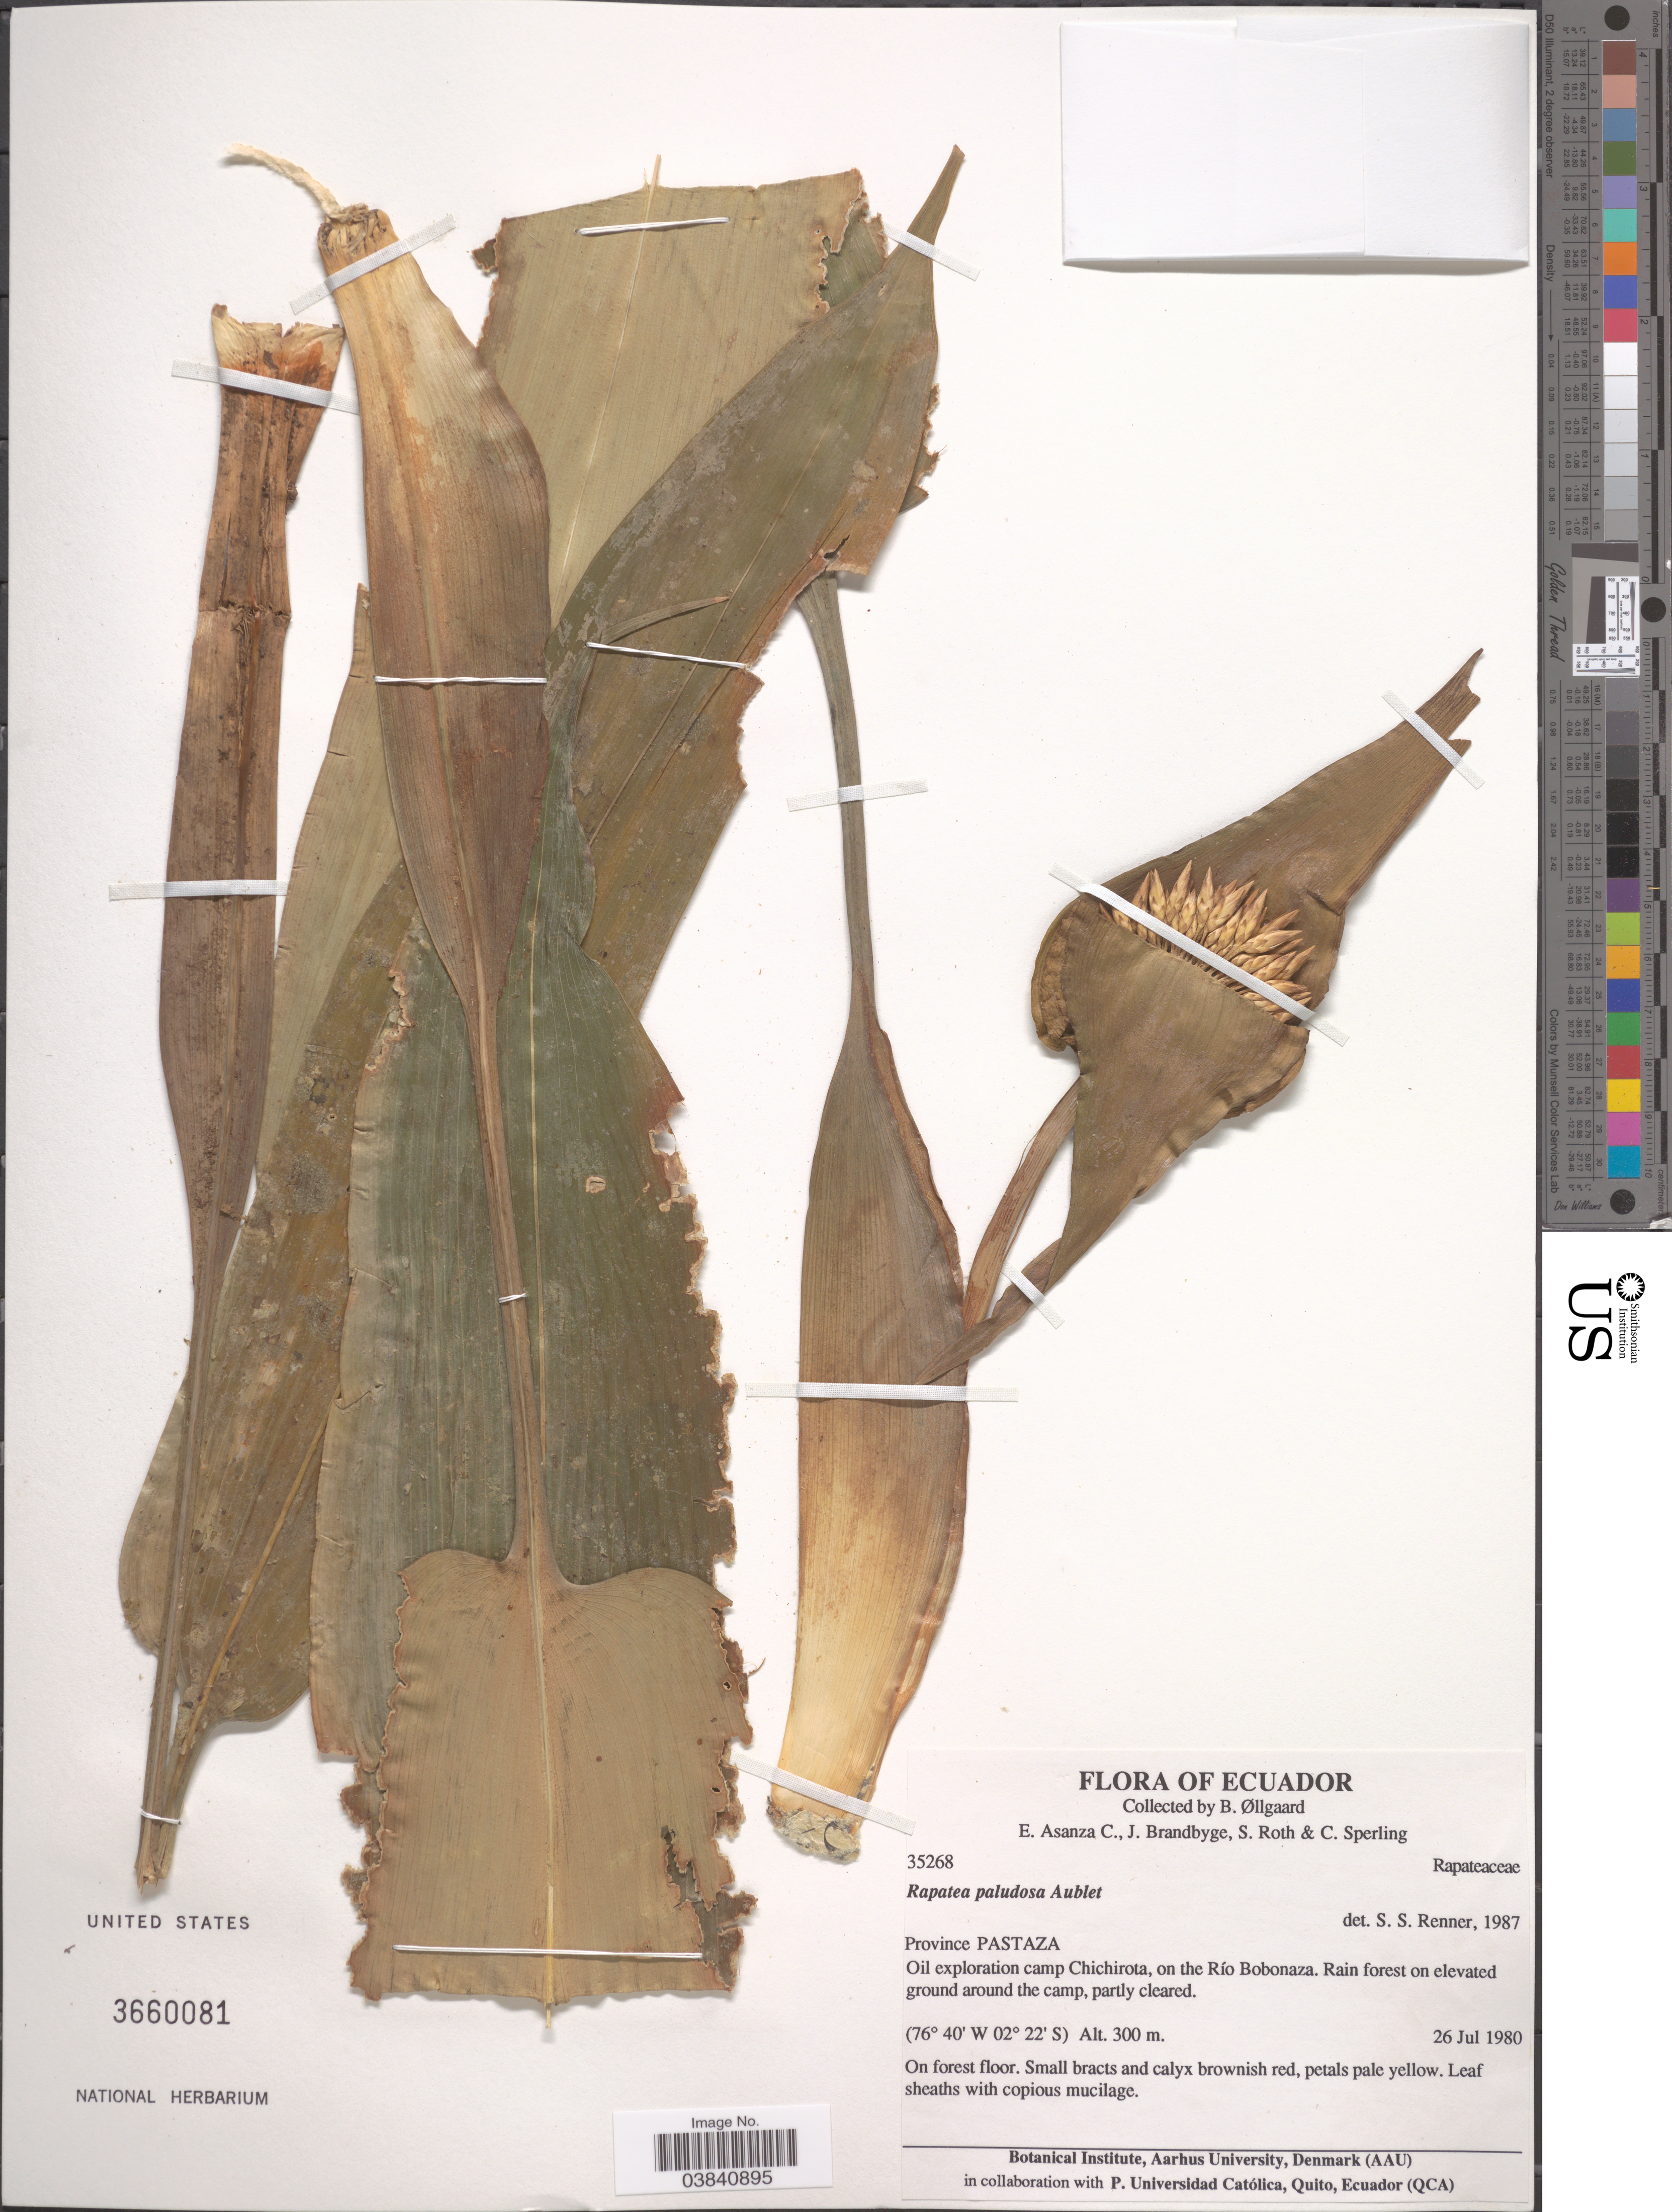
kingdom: Plantae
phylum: Tracheophyta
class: Liliopsida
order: Poales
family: Rapateaceae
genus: Rapatea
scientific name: Rapatea paludosa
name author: Aubl.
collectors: B. Øllgaard, E. Asanza, J. Brandbyge, S. Roth & C. Sperling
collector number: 35268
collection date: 1980-07-26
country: Ecuador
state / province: Pastaza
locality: Oil exploration camp Chichirota, on the Río Bobonaza.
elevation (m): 300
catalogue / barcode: US 3660081